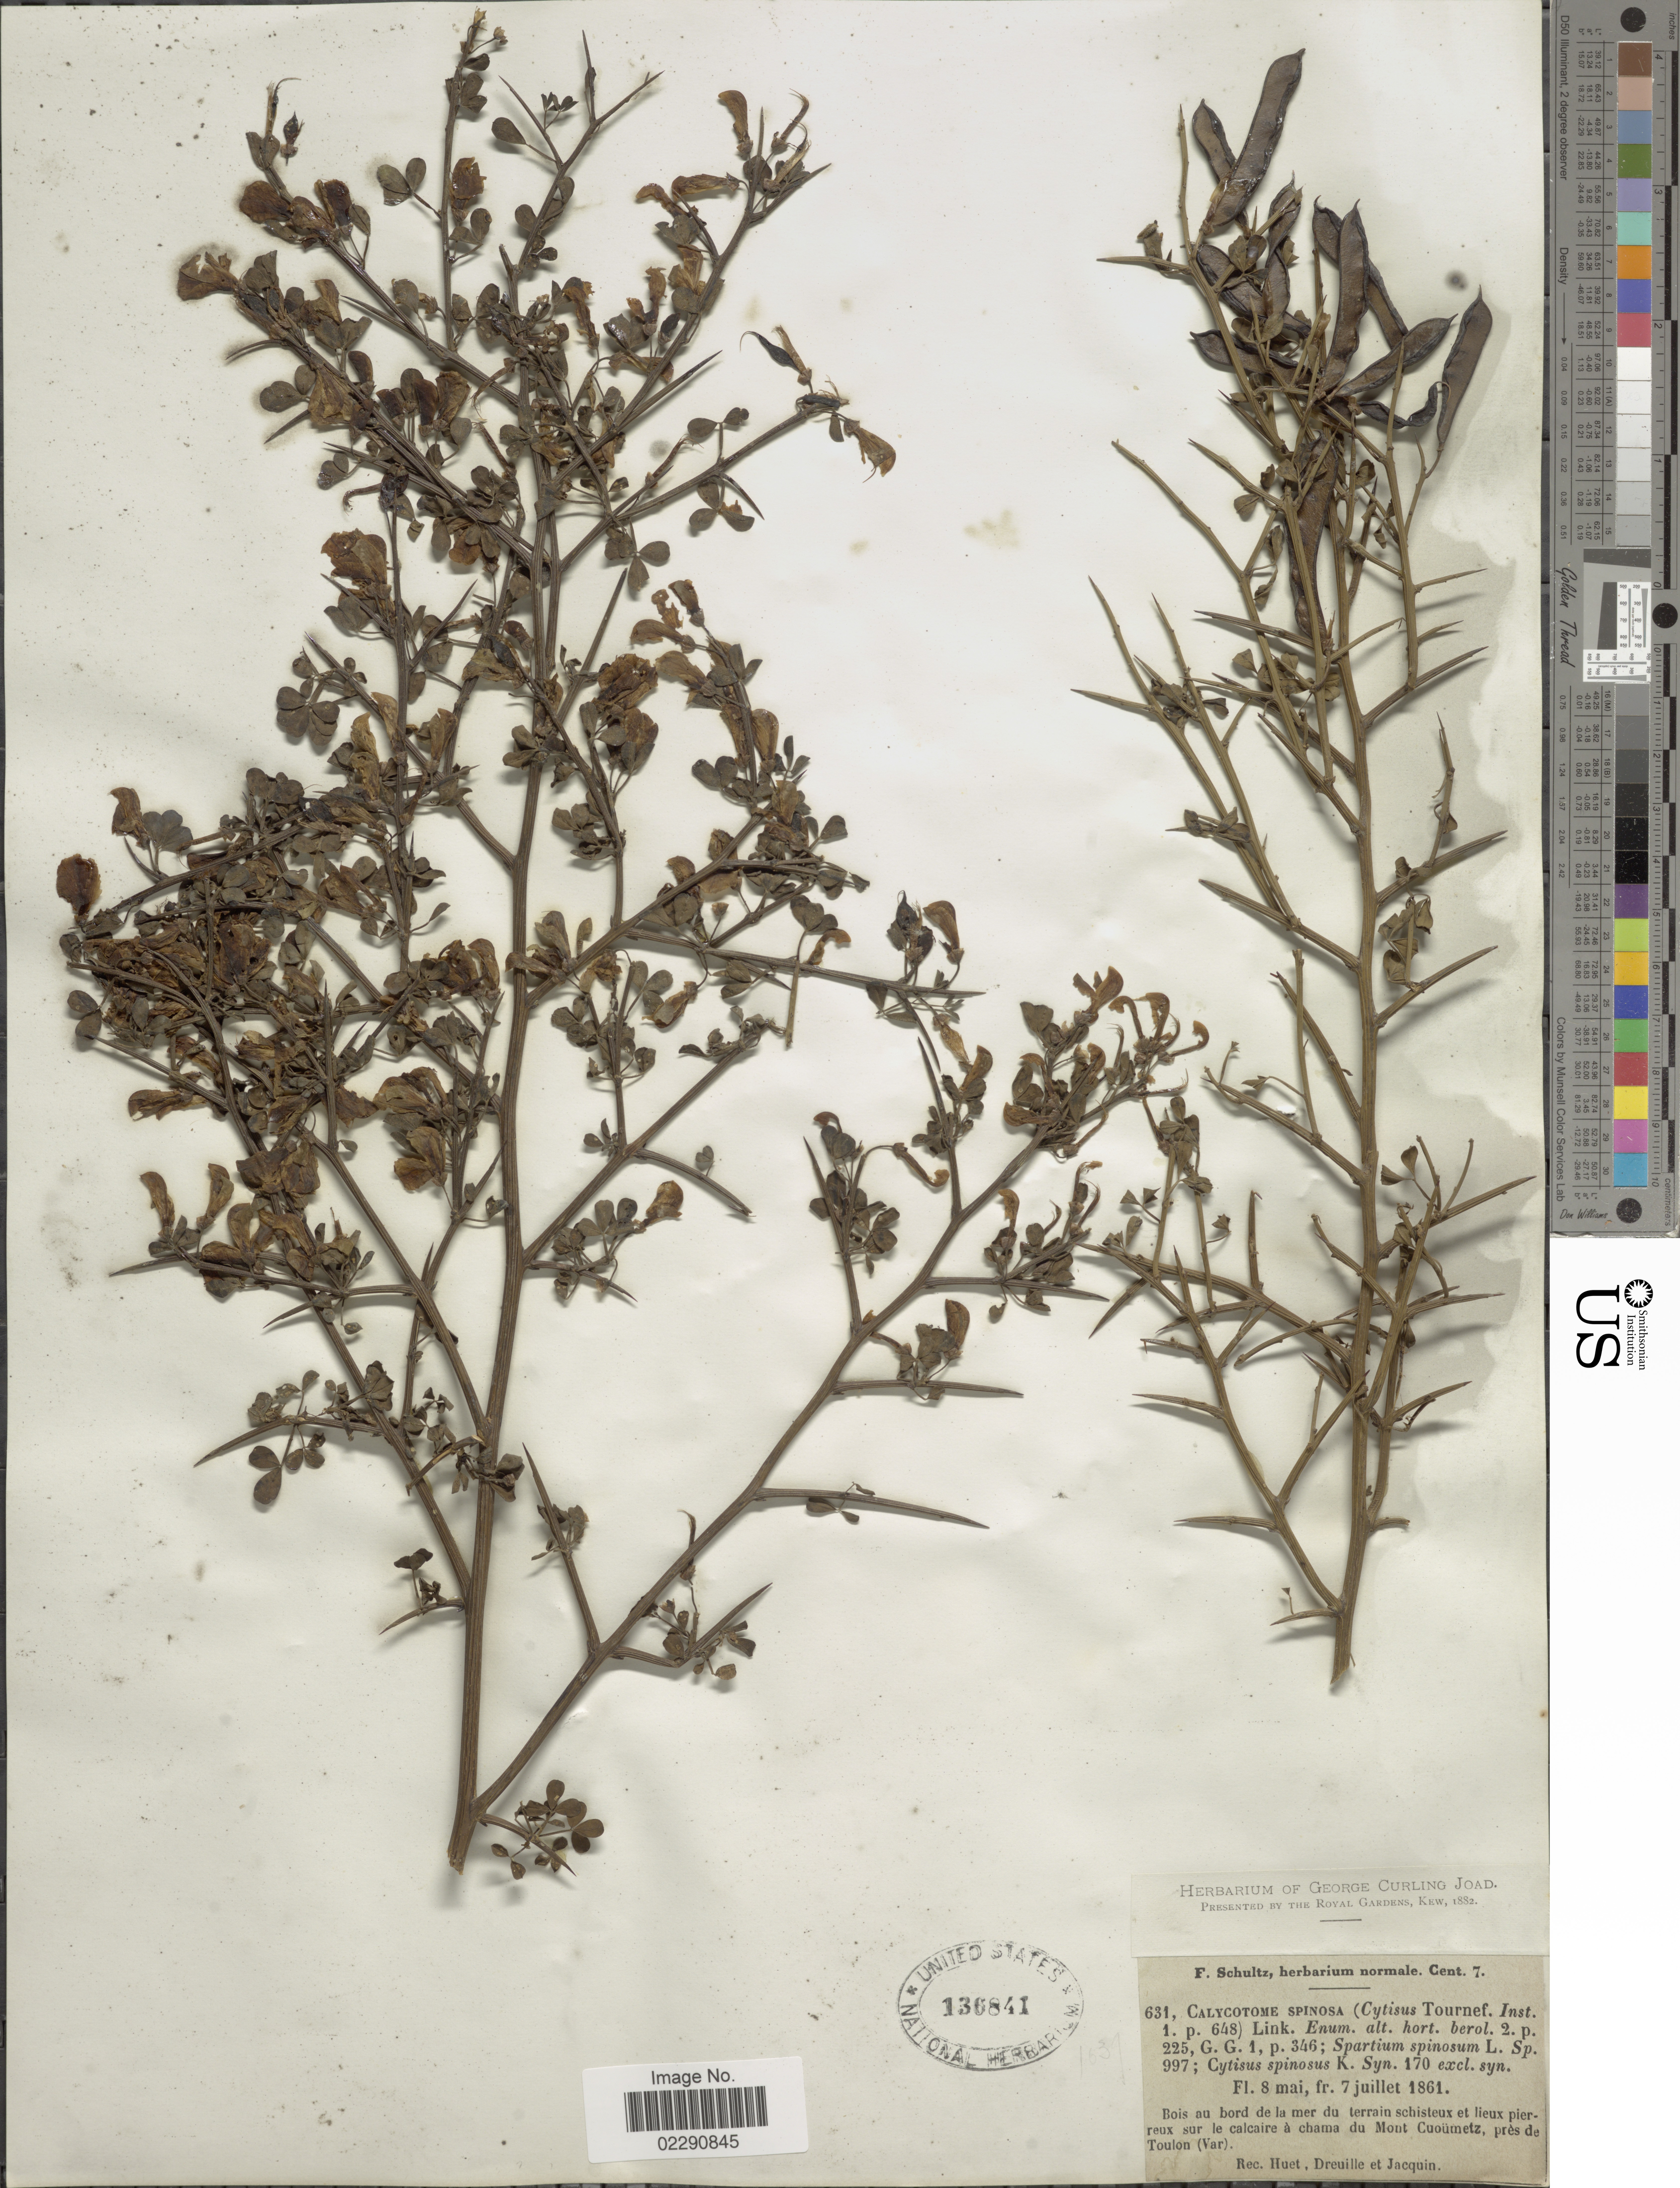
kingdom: Plantae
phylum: Tracheophyta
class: Magnoliopsida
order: Fabales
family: Fabaceae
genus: Calicotome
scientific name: Calicotome spinosa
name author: (L.) Link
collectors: F. Schultz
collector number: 631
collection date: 1861-05-08/1861-07-07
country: France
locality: Chama du Mont Cuoumetz, pres de Toulon (Var.)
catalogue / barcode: US 136841